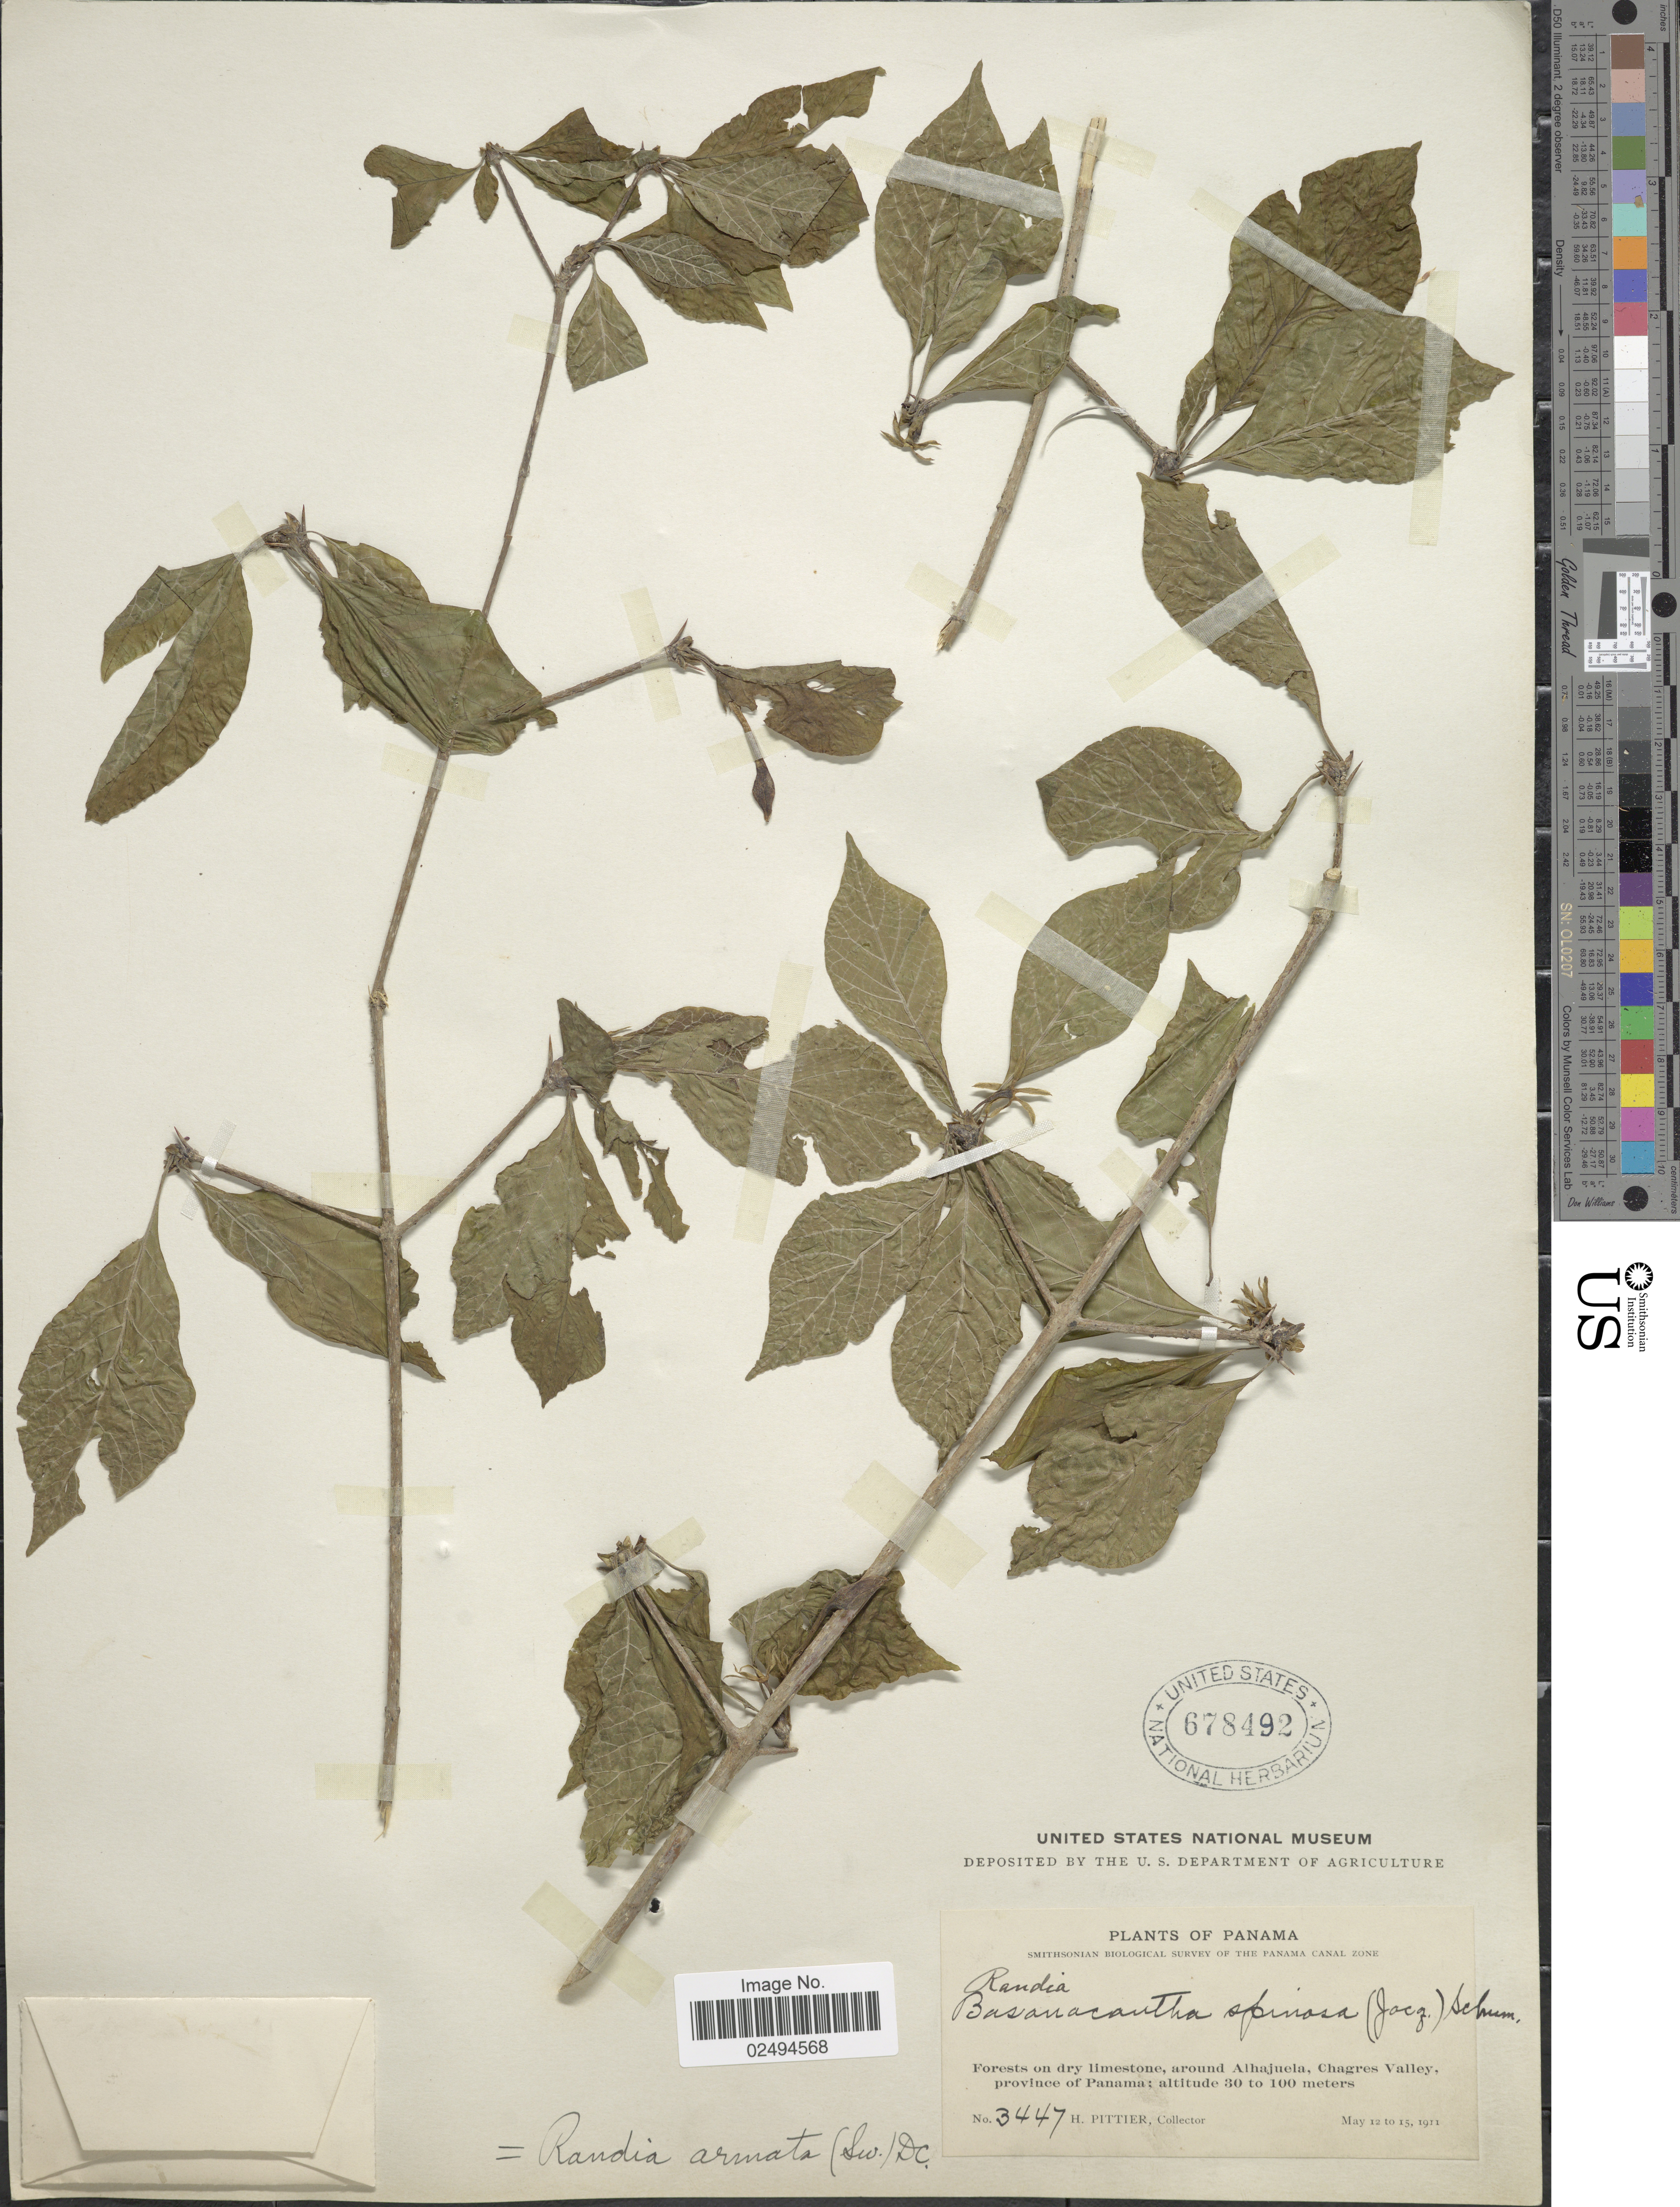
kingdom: Plantae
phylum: Tracheophyta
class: Magnoliopsida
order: Gentianales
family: Rubiaceae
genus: Randia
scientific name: Randia armata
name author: (Sw.) DC.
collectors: H. F. Pittier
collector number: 3447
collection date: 1911-05-12/1911-05-15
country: Panama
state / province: Panamá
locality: Forests on dry limestone, around Alajuela, Chagres Valley, province of Panama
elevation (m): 30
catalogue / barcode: US 678492